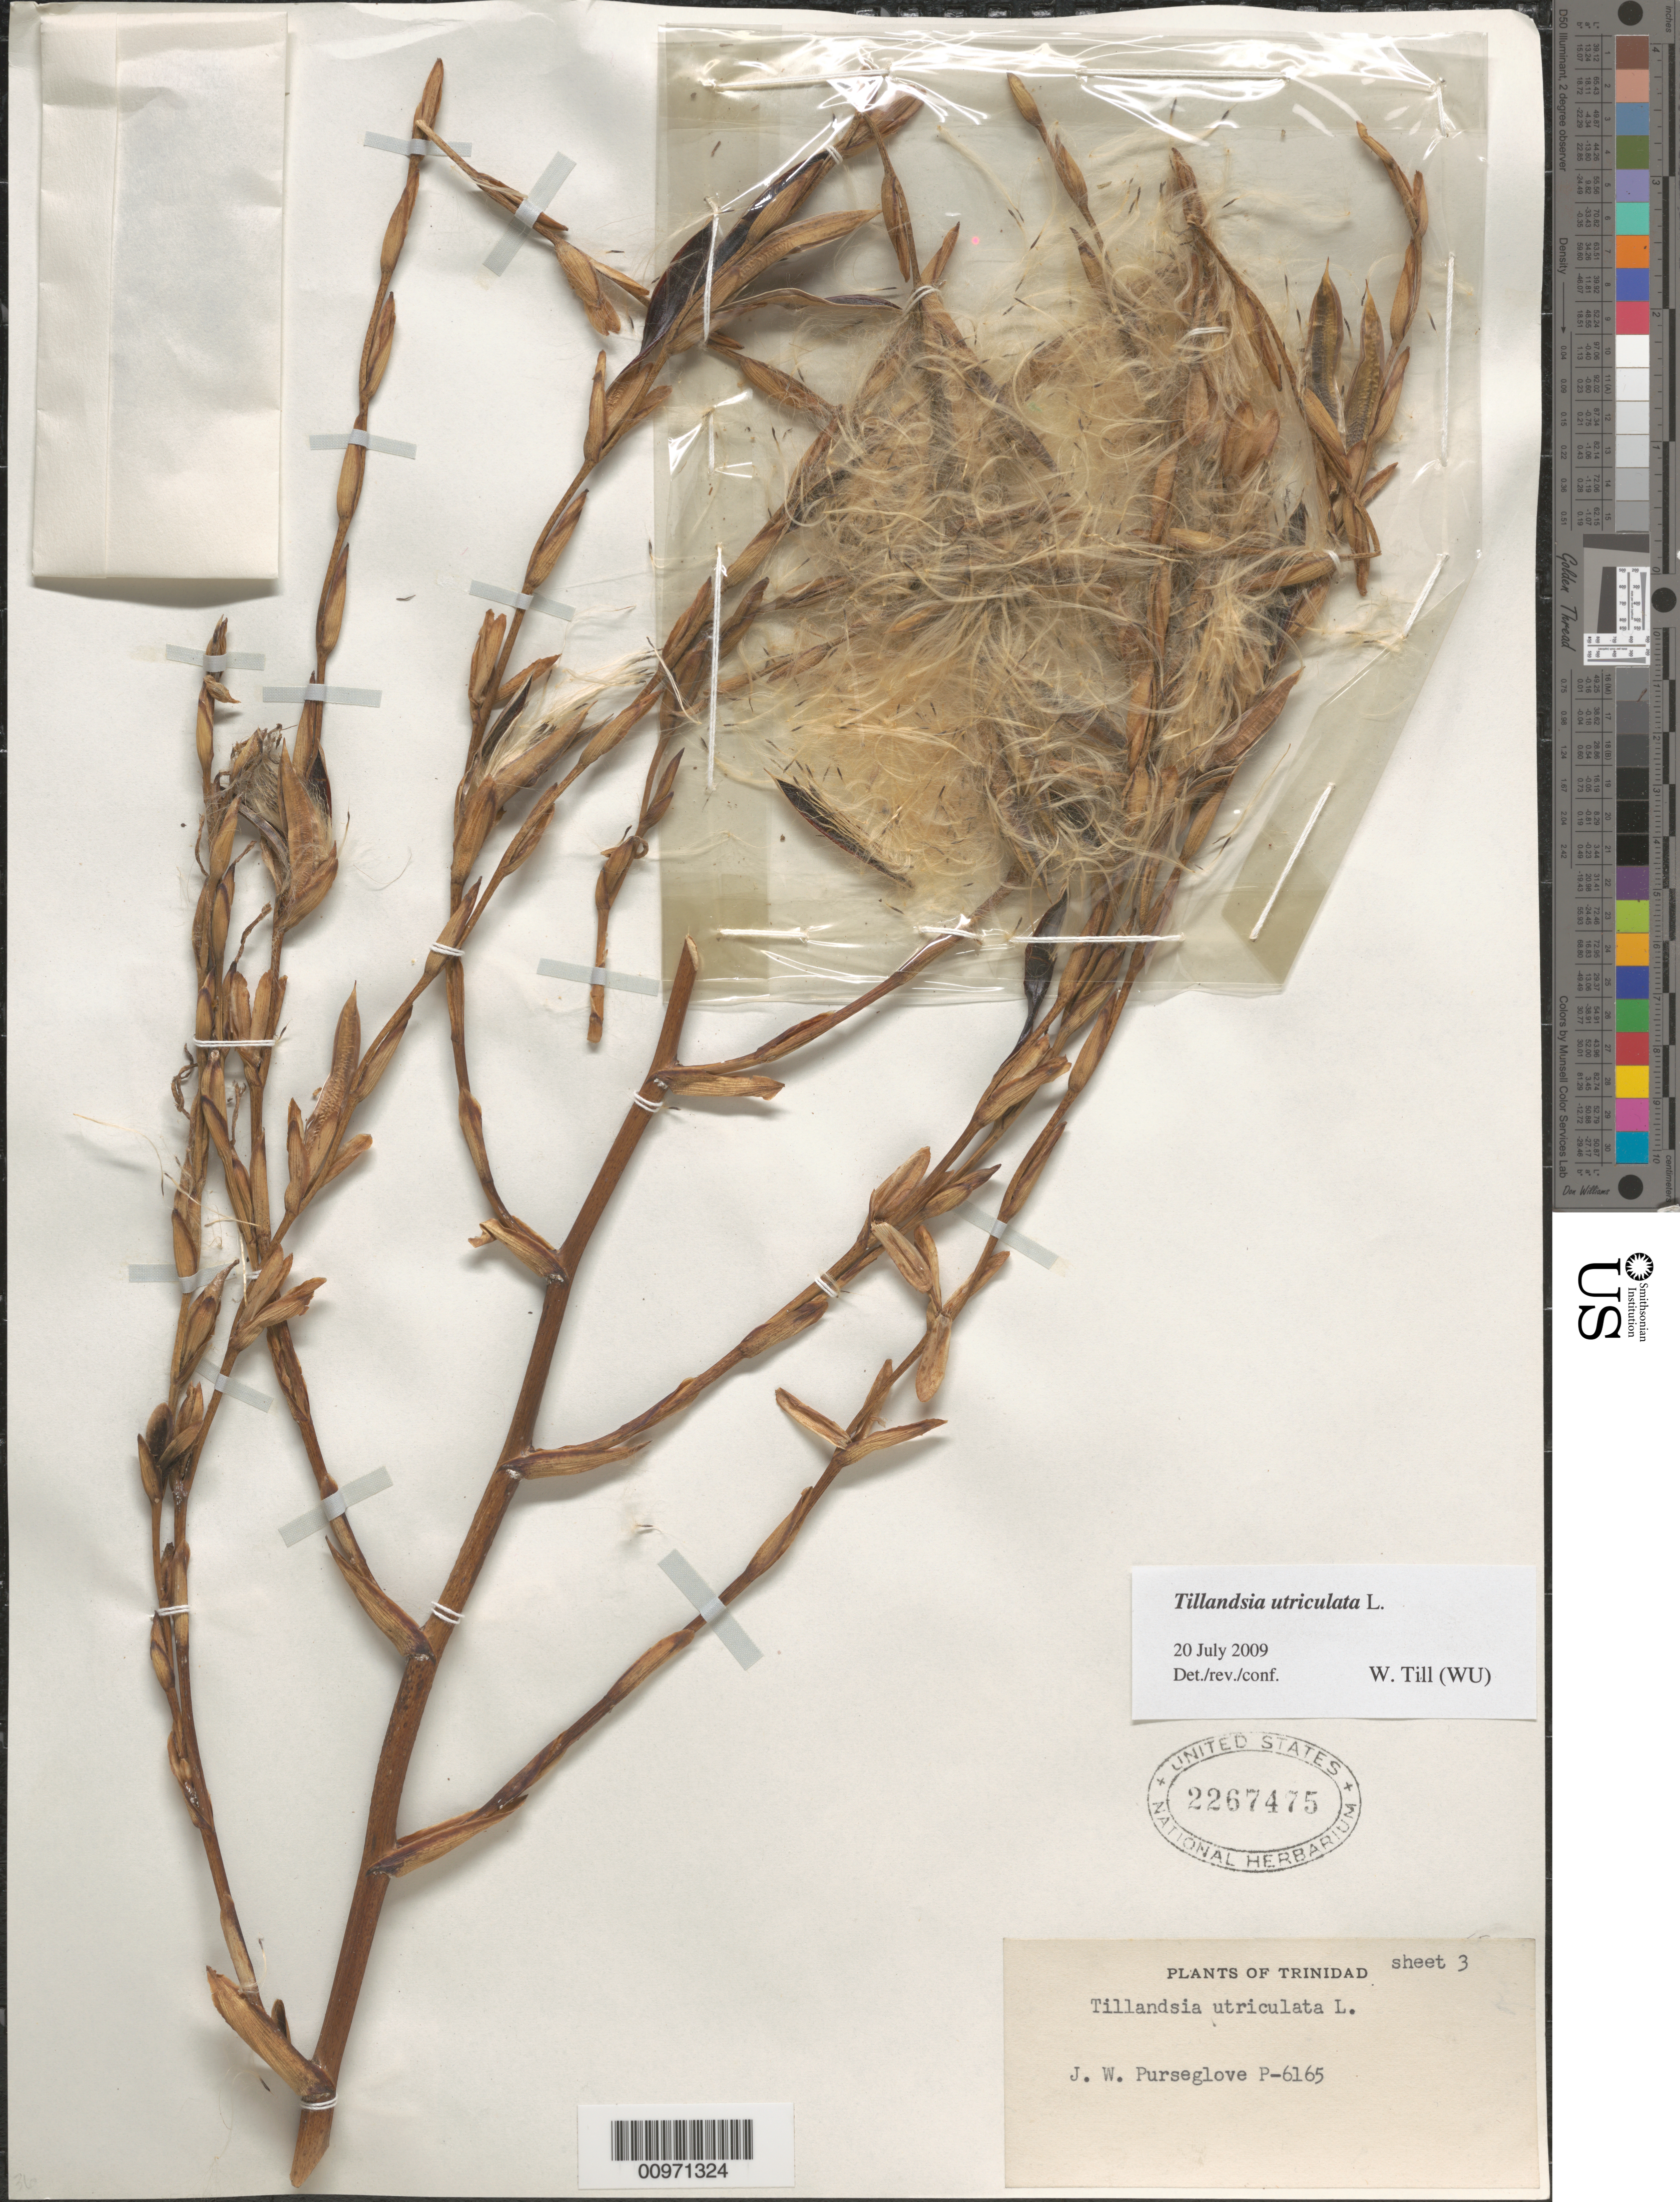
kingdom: Plantae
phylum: Tracheophyta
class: Liliopsida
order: Poales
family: Bromeliaceae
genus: Tillandsia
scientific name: Tillandsia utriculata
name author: L.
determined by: Till, W.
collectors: J. Purseglove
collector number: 6165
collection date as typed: Mar 1958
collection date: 1958-03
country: Trinidad and Tobago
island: Trinidad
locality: St. Joseph Stock Farm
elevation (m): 24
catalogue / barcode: US 2267475